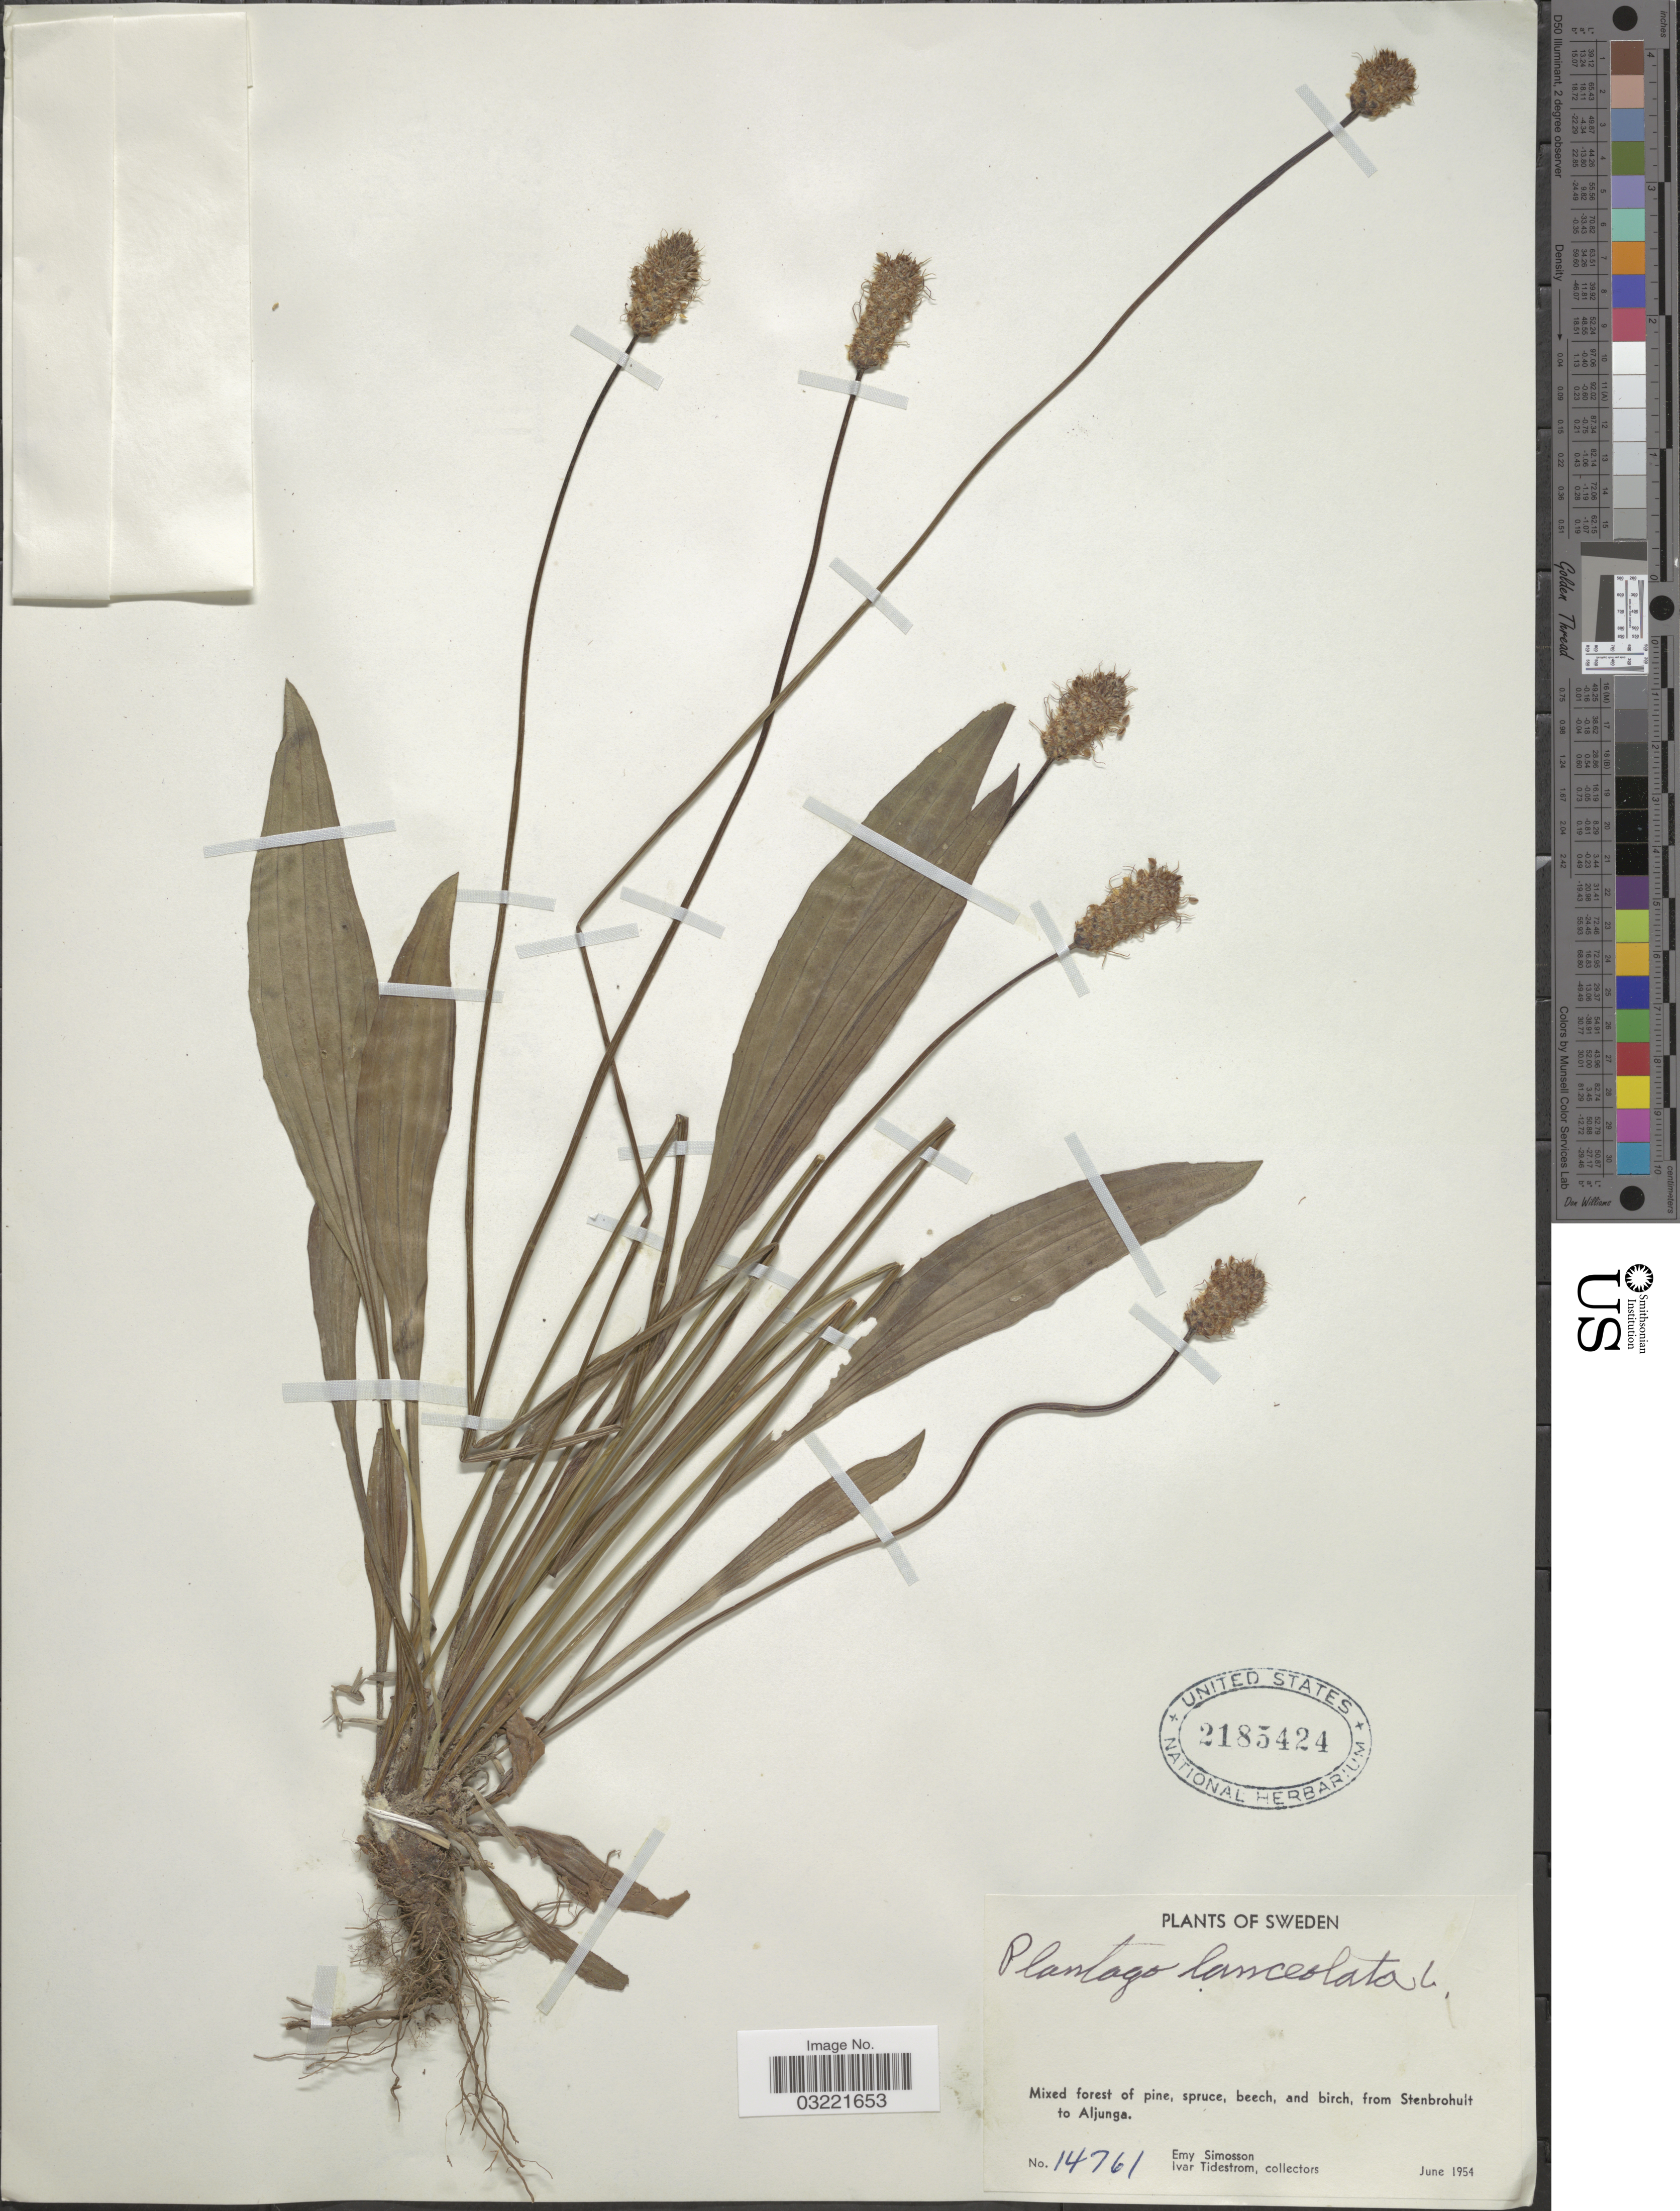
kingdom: Plantae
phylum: Tracheophyta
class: Magnoliopsida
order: Lamiales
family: Plantaginaceae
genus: Plantago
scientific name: Plantago lanceolata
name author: L.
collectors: E. Simosson & I. F. Tidestrom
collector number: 14761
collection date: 1954-06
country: Sweden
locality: Stenbrohult to Aljunga.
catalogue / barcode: US 2185424